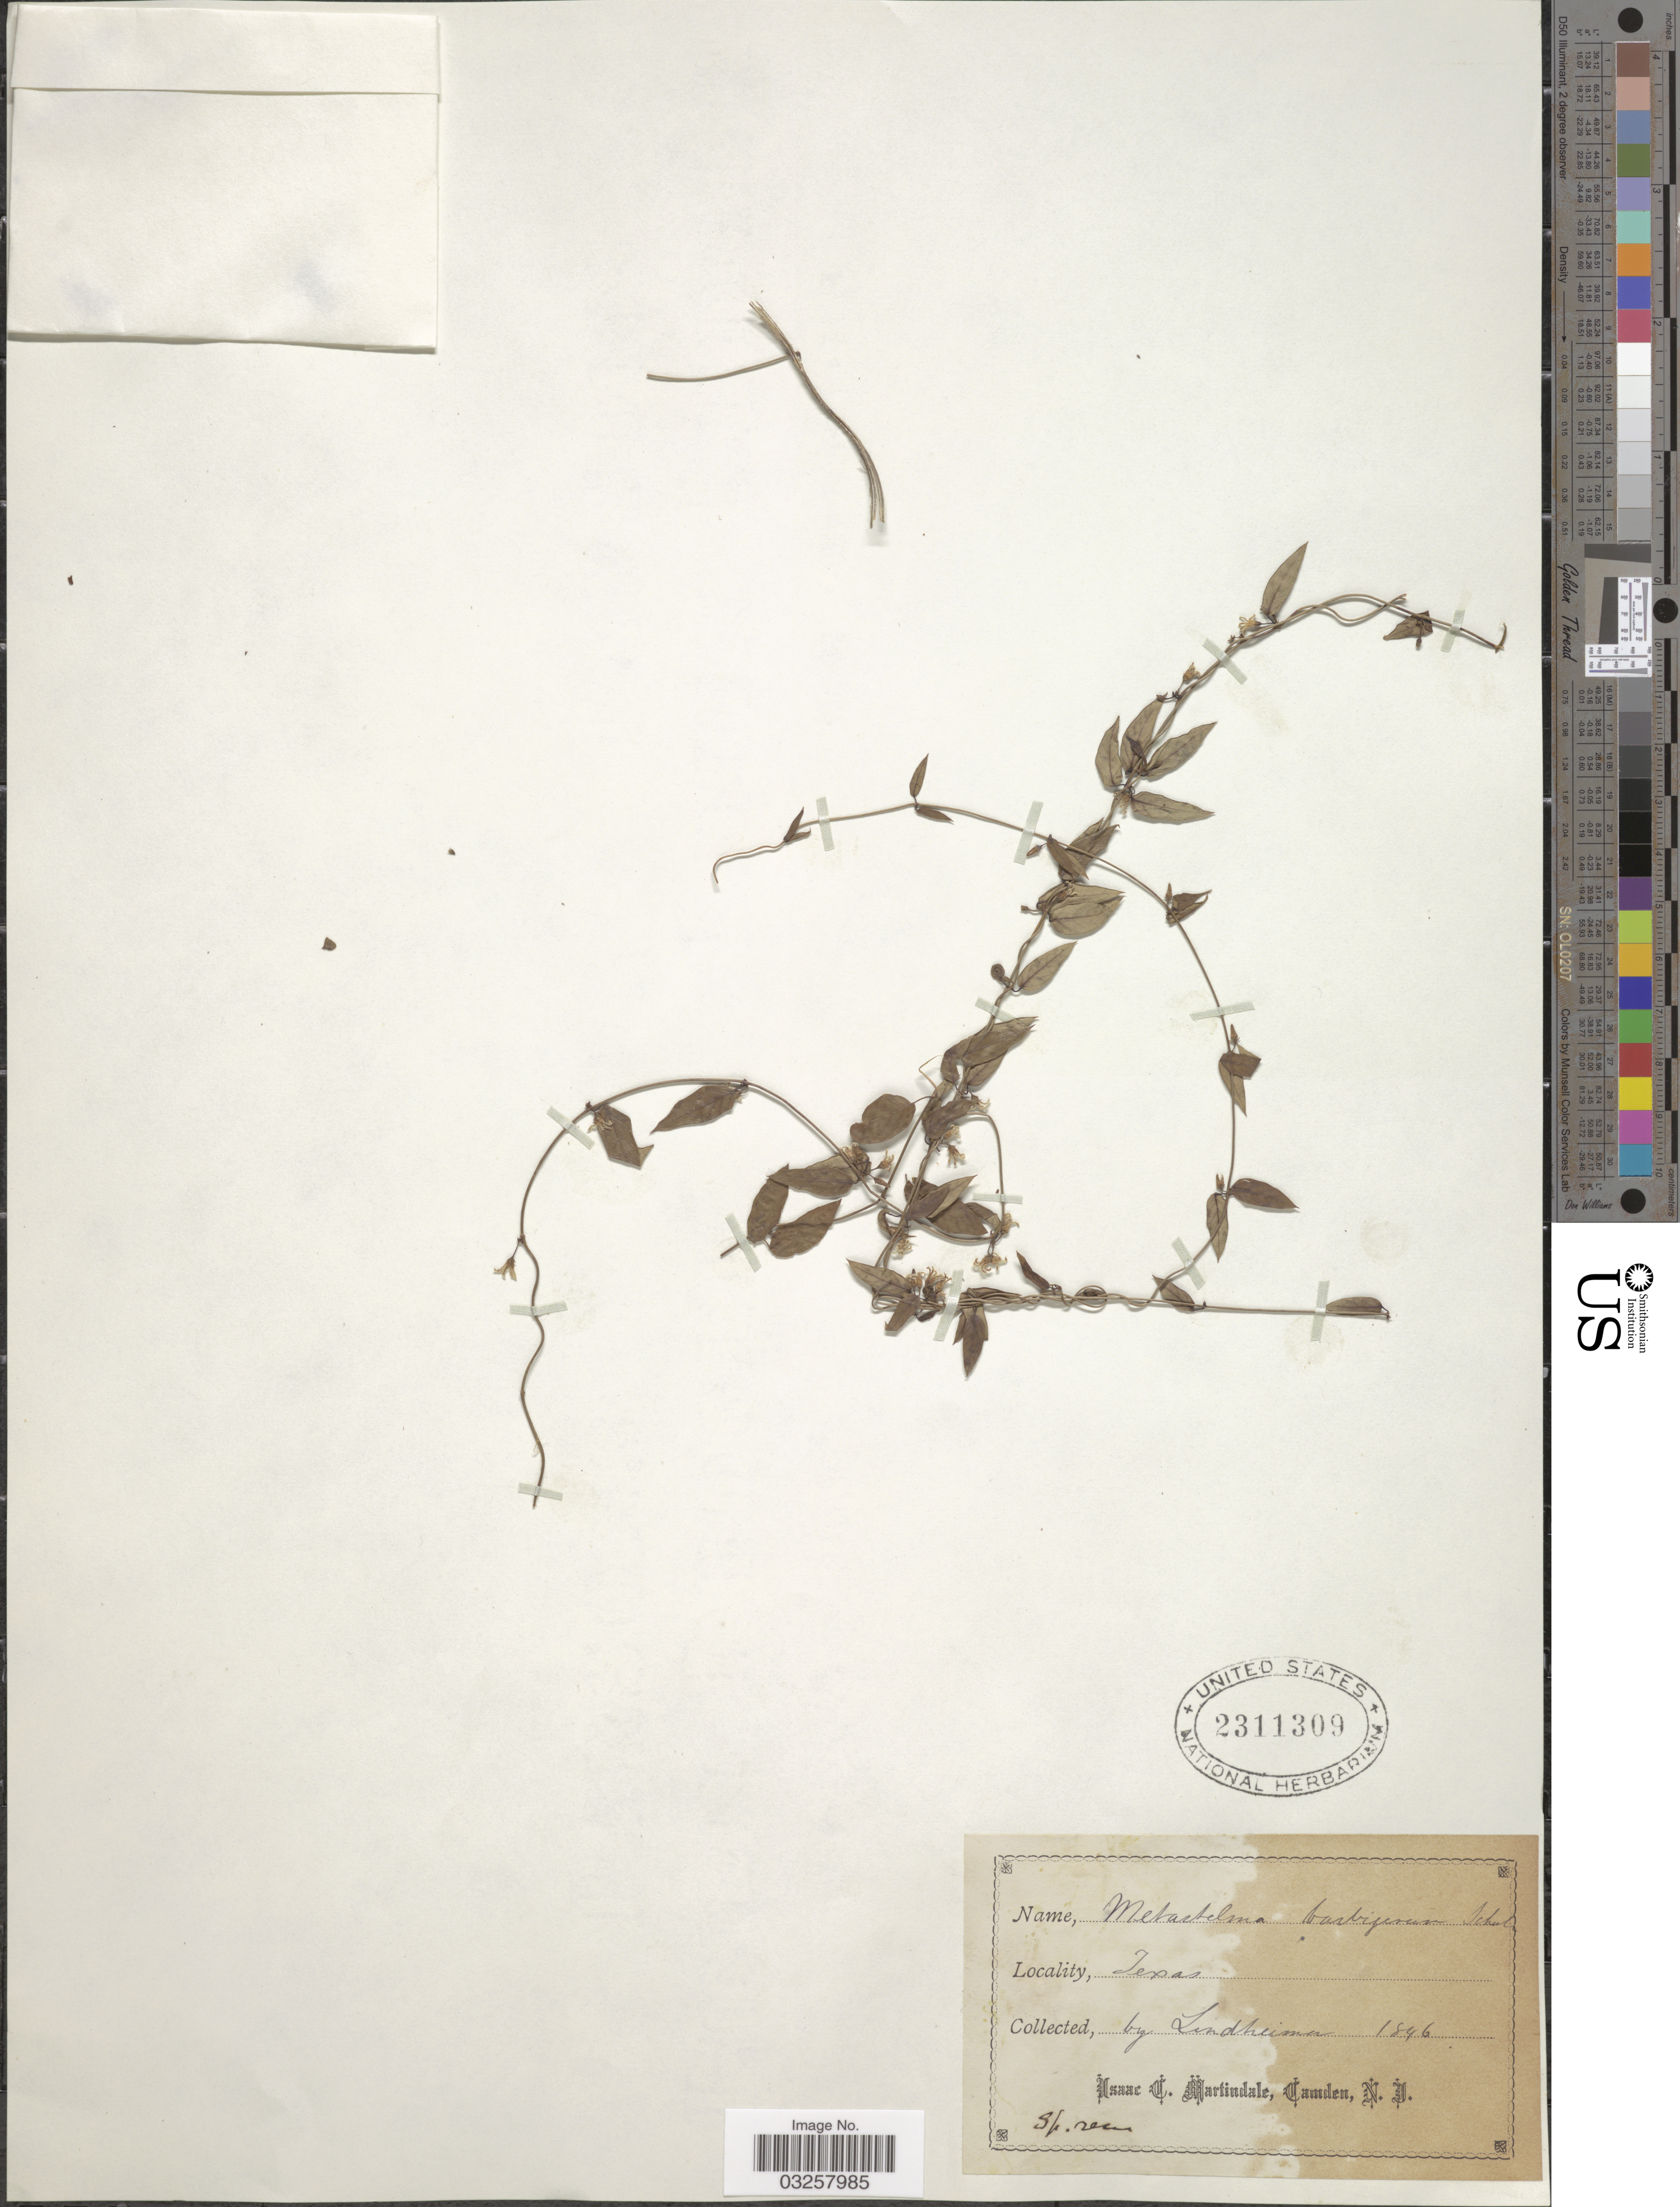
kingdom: Plantae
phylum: Tracheophyta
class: Magnoliopsida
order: Gentianales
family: Apocynaceae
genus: Metastelma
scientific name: Metastelma barbigerum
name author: Scheele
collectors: -. Lindheimer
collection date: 1846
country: United States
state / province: Texas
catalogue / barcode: US 2311309